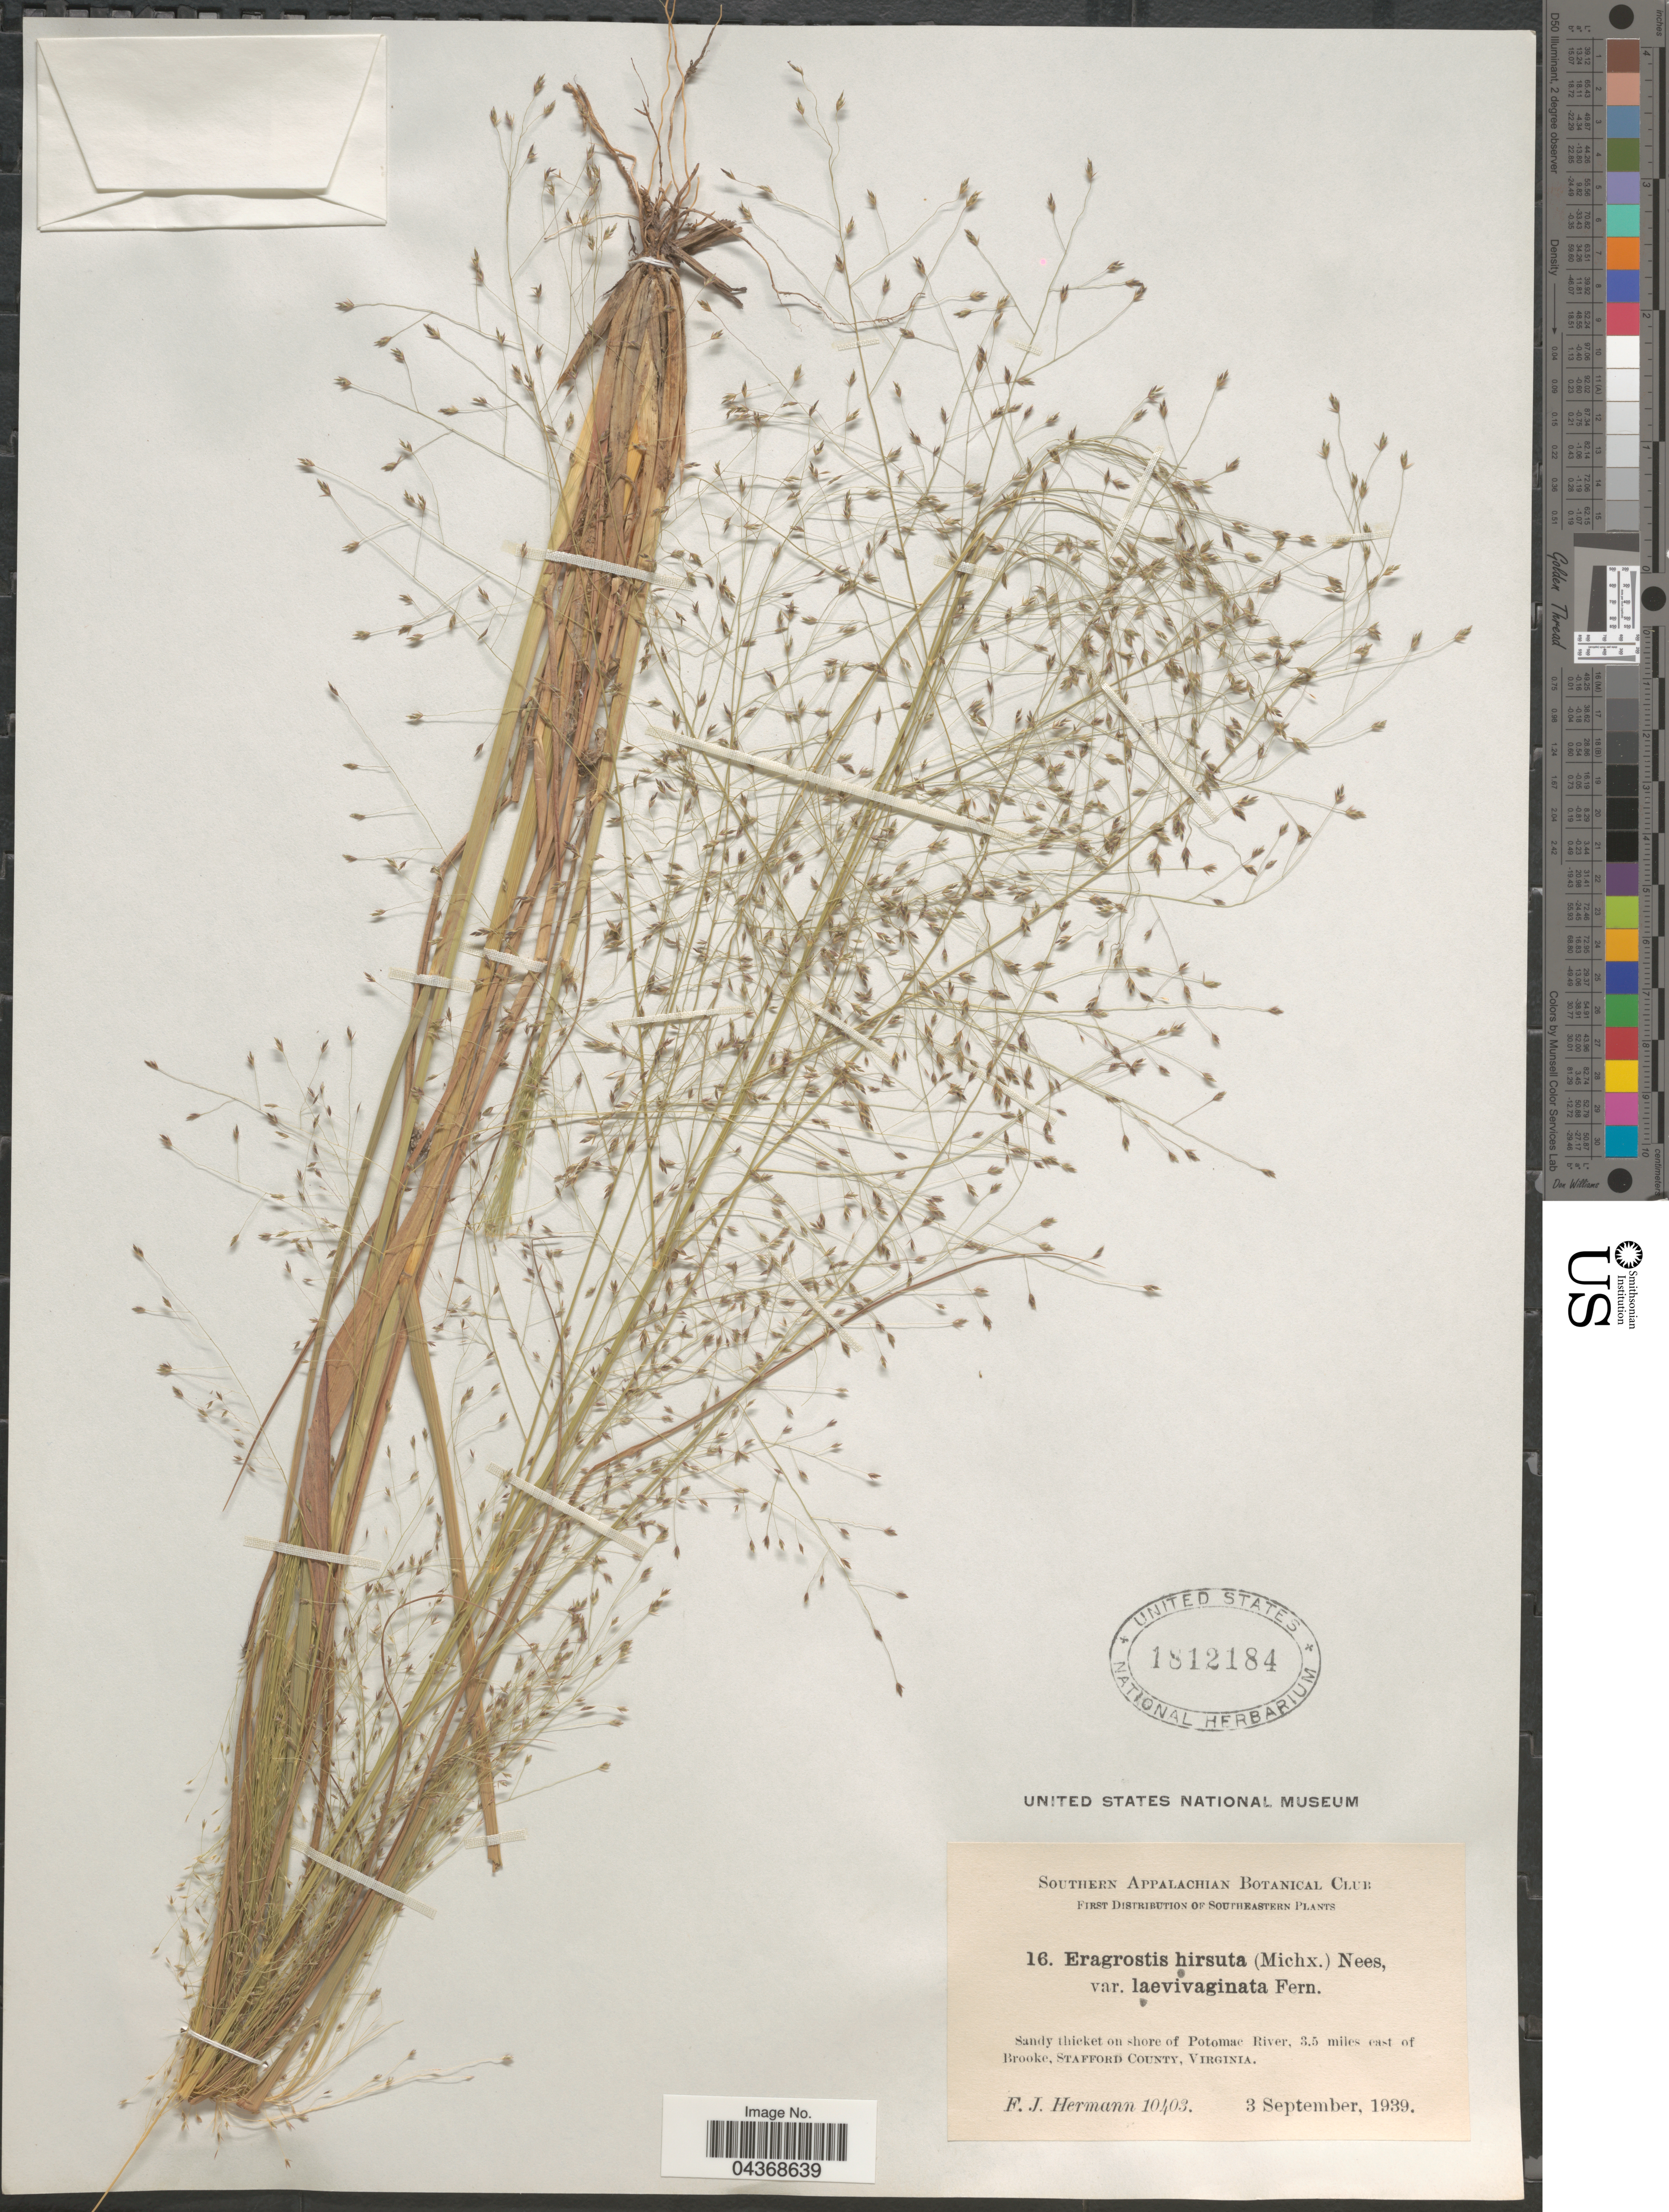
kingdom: Plantae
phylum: Tracheophyta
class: Liliopsida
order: Poales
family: Poaceae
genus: Eragrostis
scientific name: Eragrostis hirsuta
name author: (Michx.) Nees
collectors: F. J. Hermann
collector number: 10403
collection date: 1939-09-03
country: United States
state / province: Virginia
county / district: Stafford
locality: Southeastern. Sandy thicket on shore of Potomac River, 3.5 miles east of Brooke, Stafford County.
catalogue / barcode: US 1812184